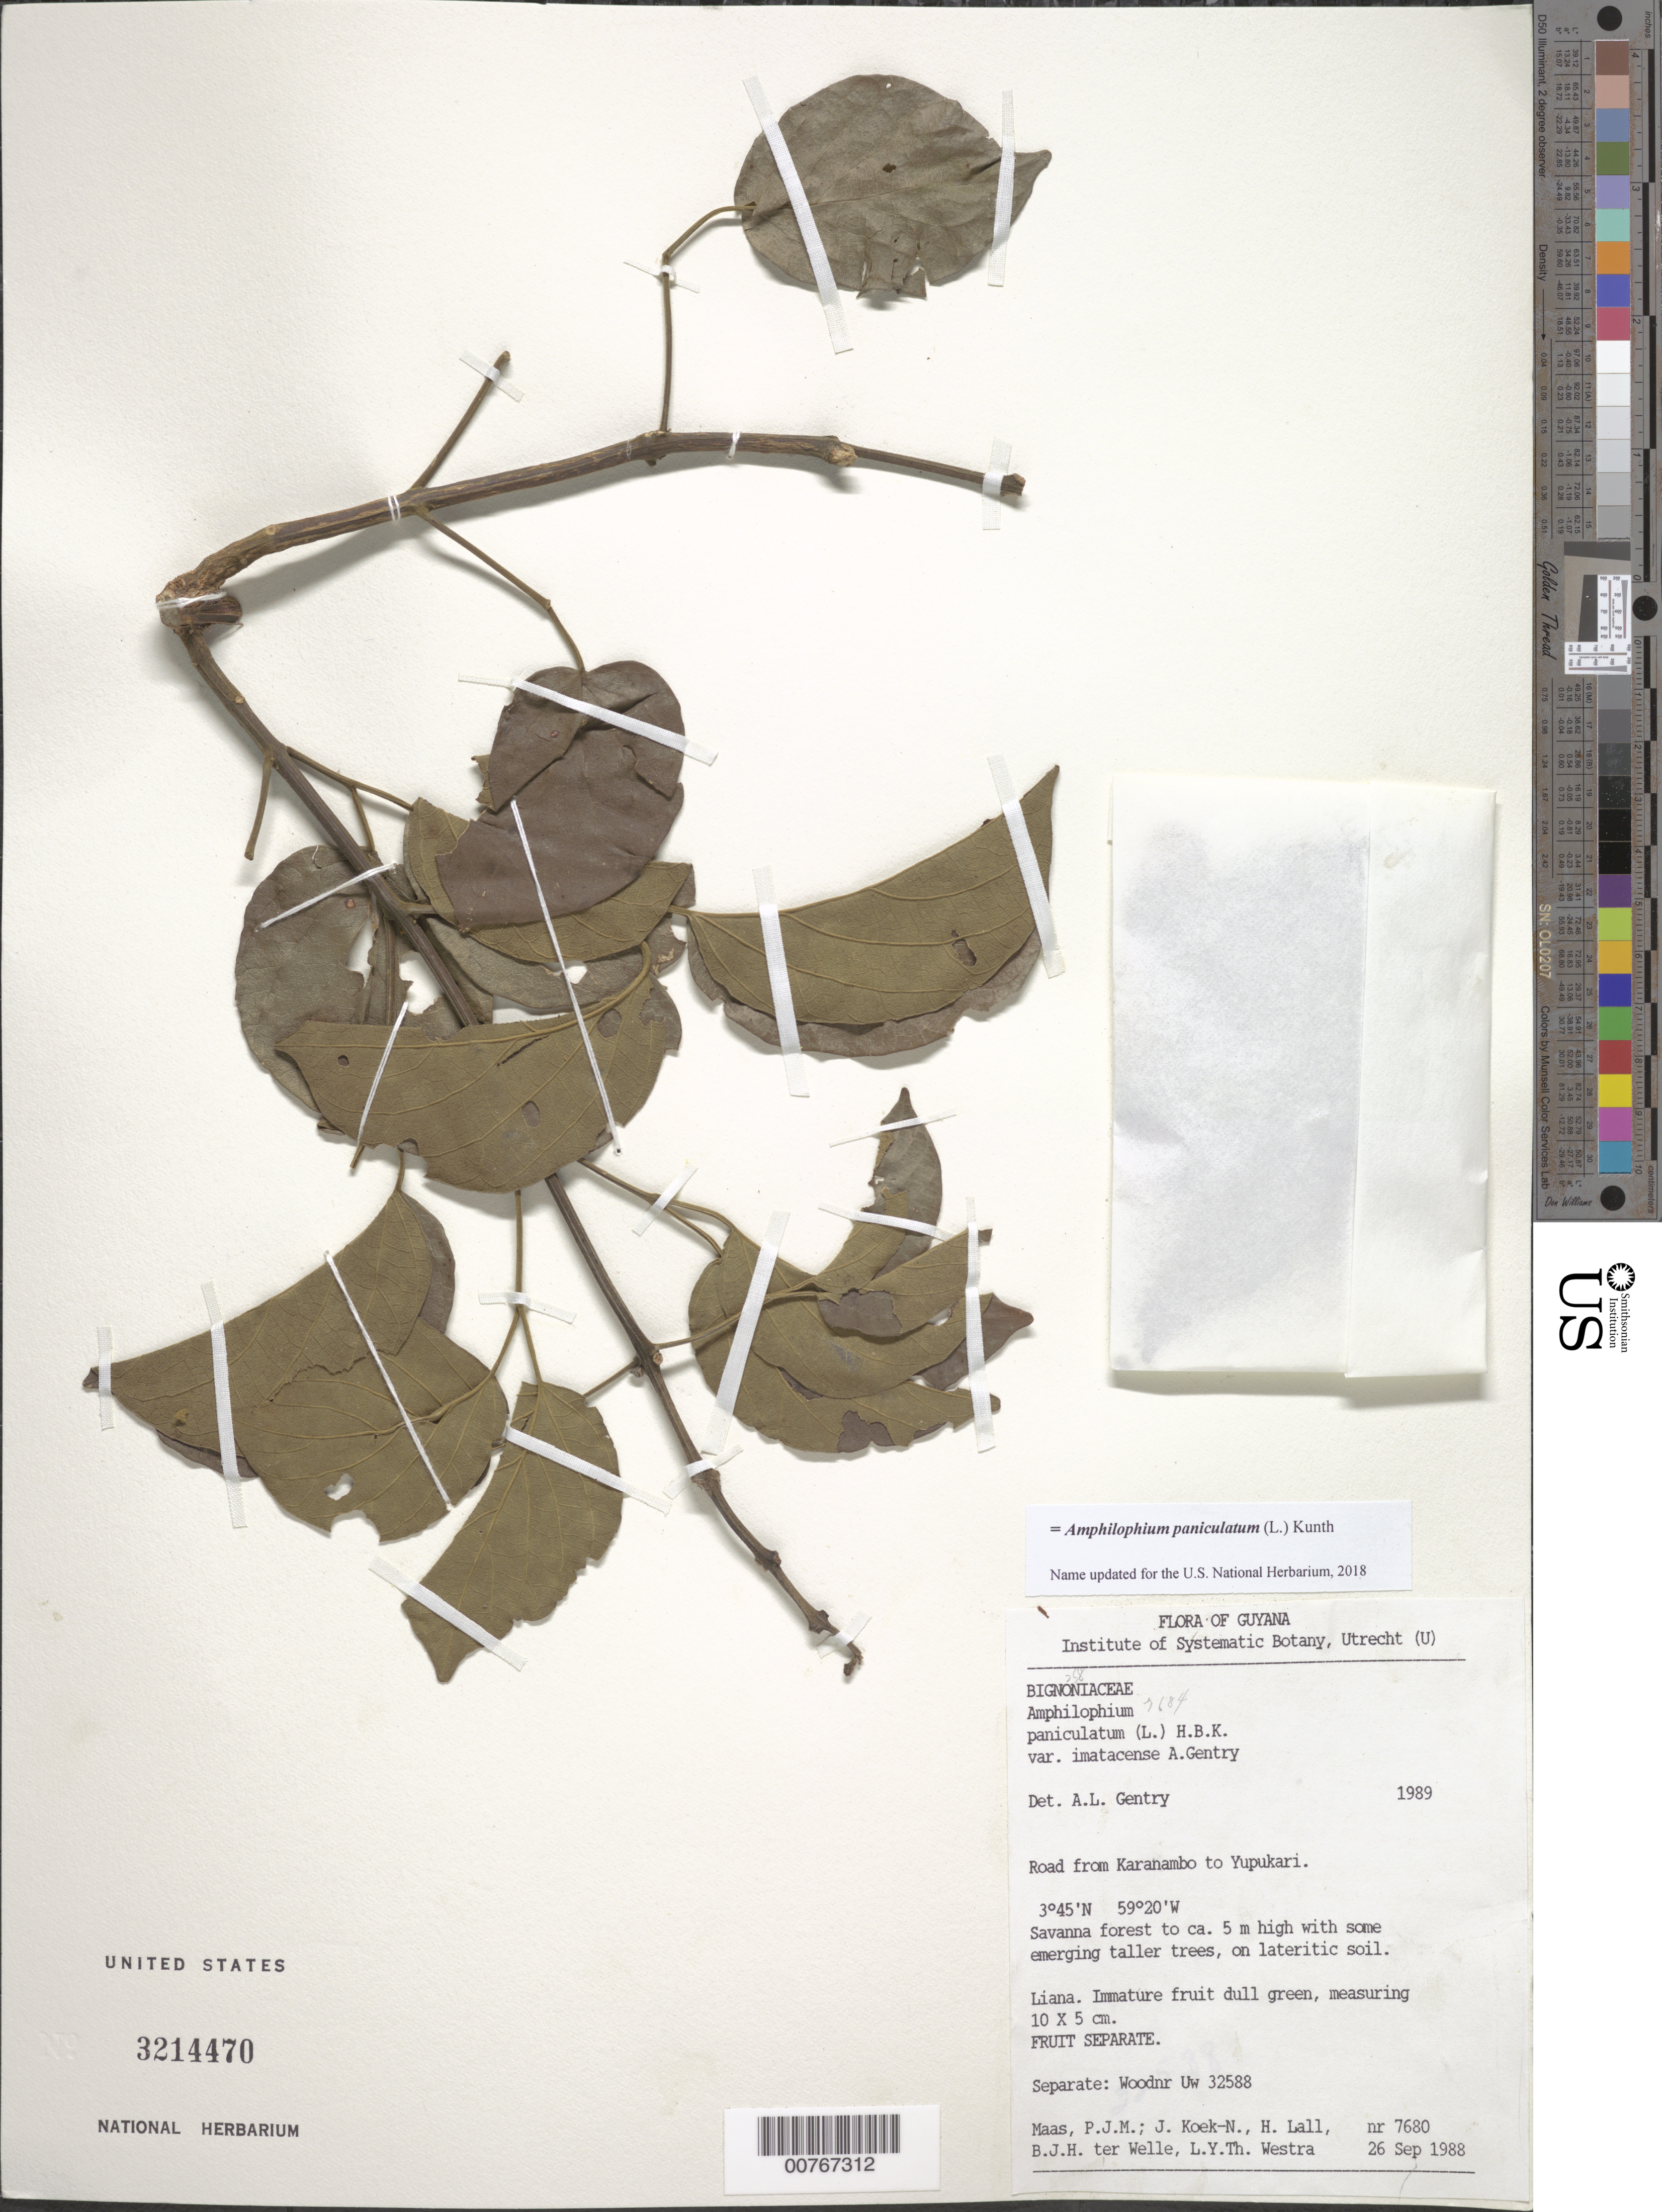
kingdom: Plantae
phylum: Tracheophyta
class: Magnoliopsida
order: Lamiales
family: Bignoniaceae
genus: Amphilophium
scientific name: Amphilophium paniculatum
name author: (L.) Kunth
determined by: Gentry, A. H.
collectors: P. Maas, J. Koek-Noorman, H. Lall, B. Welle & L. Y. T. Westra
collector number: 7680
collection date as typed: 26-Sep-88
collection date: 1988-09-26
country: Guyana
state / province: U. Takutu-U. Essequibo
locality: Karanambo to Yupukari road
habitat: Savanna forest to 5 m high with some emerging taller trees, on lateritic soil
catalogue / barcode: US 3214470